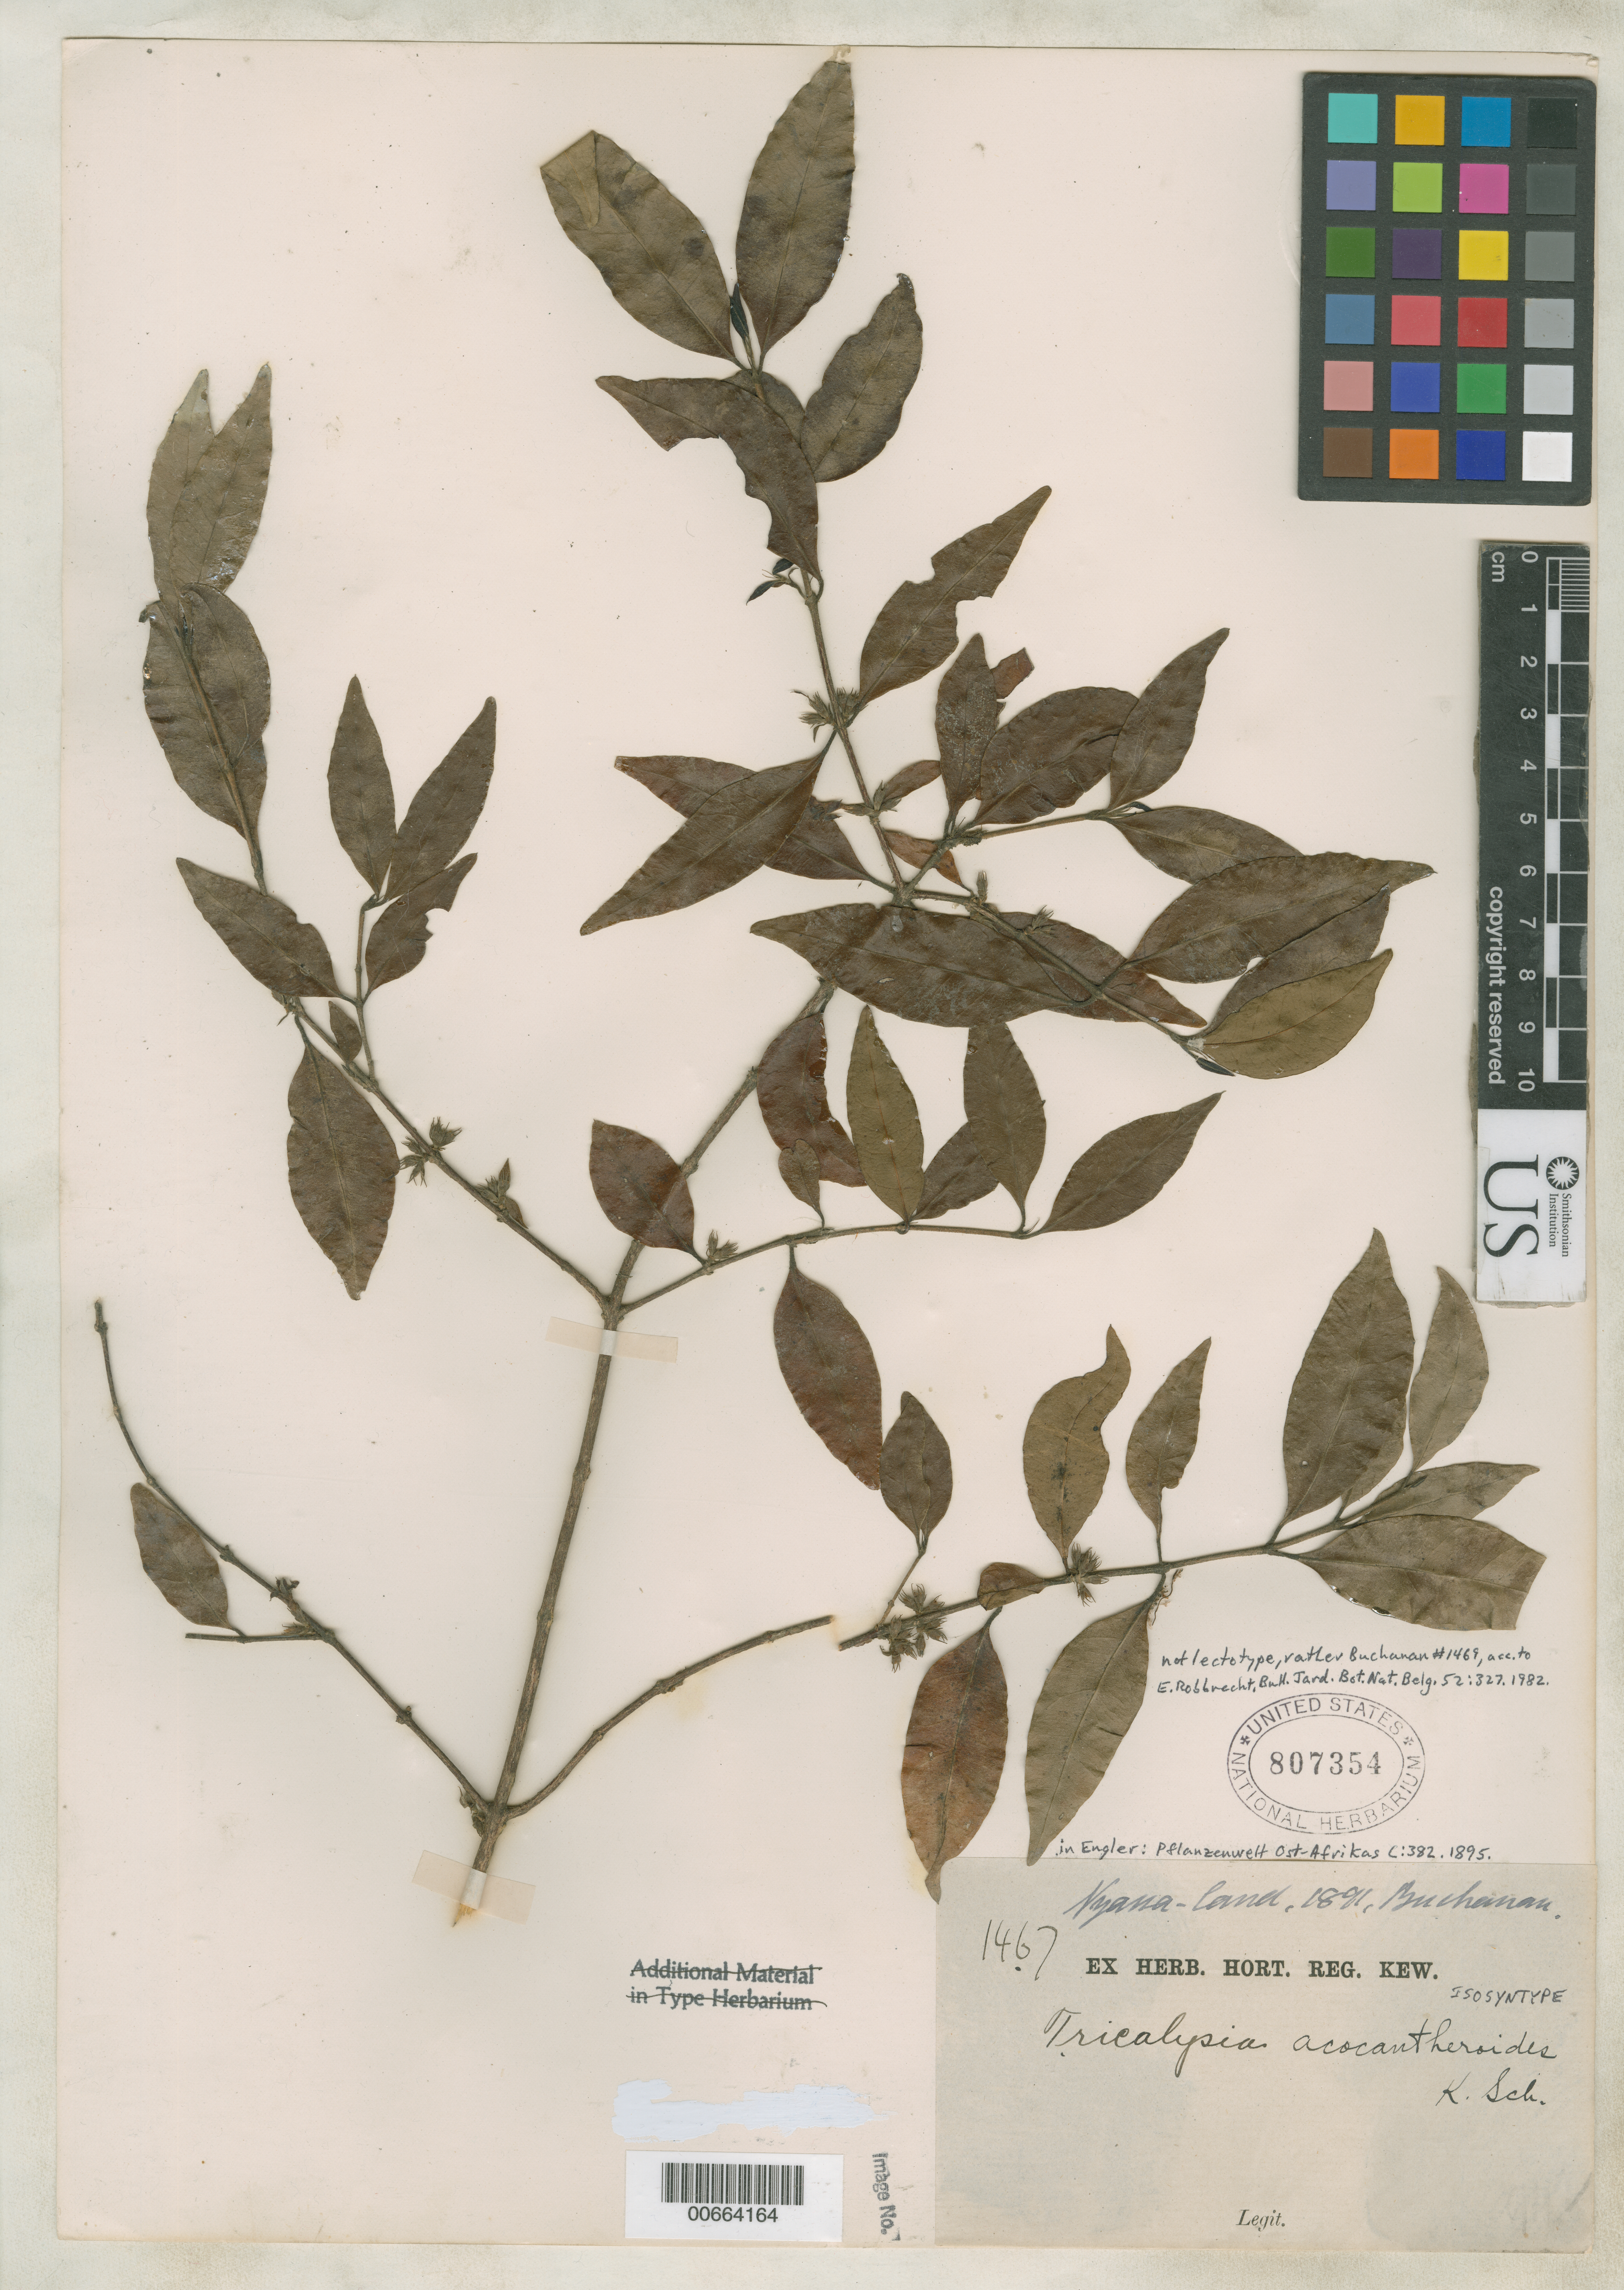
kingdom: Plantae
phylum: Tracheophyta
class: Magnoliopsida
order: Gentianales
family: Rubiaceae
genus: Tricalysia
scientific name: Tricalysia acocantheroides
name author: K. Schum.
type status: Isosyntype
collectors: J. Buchanan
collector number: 1467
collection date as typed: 1891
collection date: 1891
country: Malawi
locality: Nyassa-land.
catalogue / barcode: US 807354